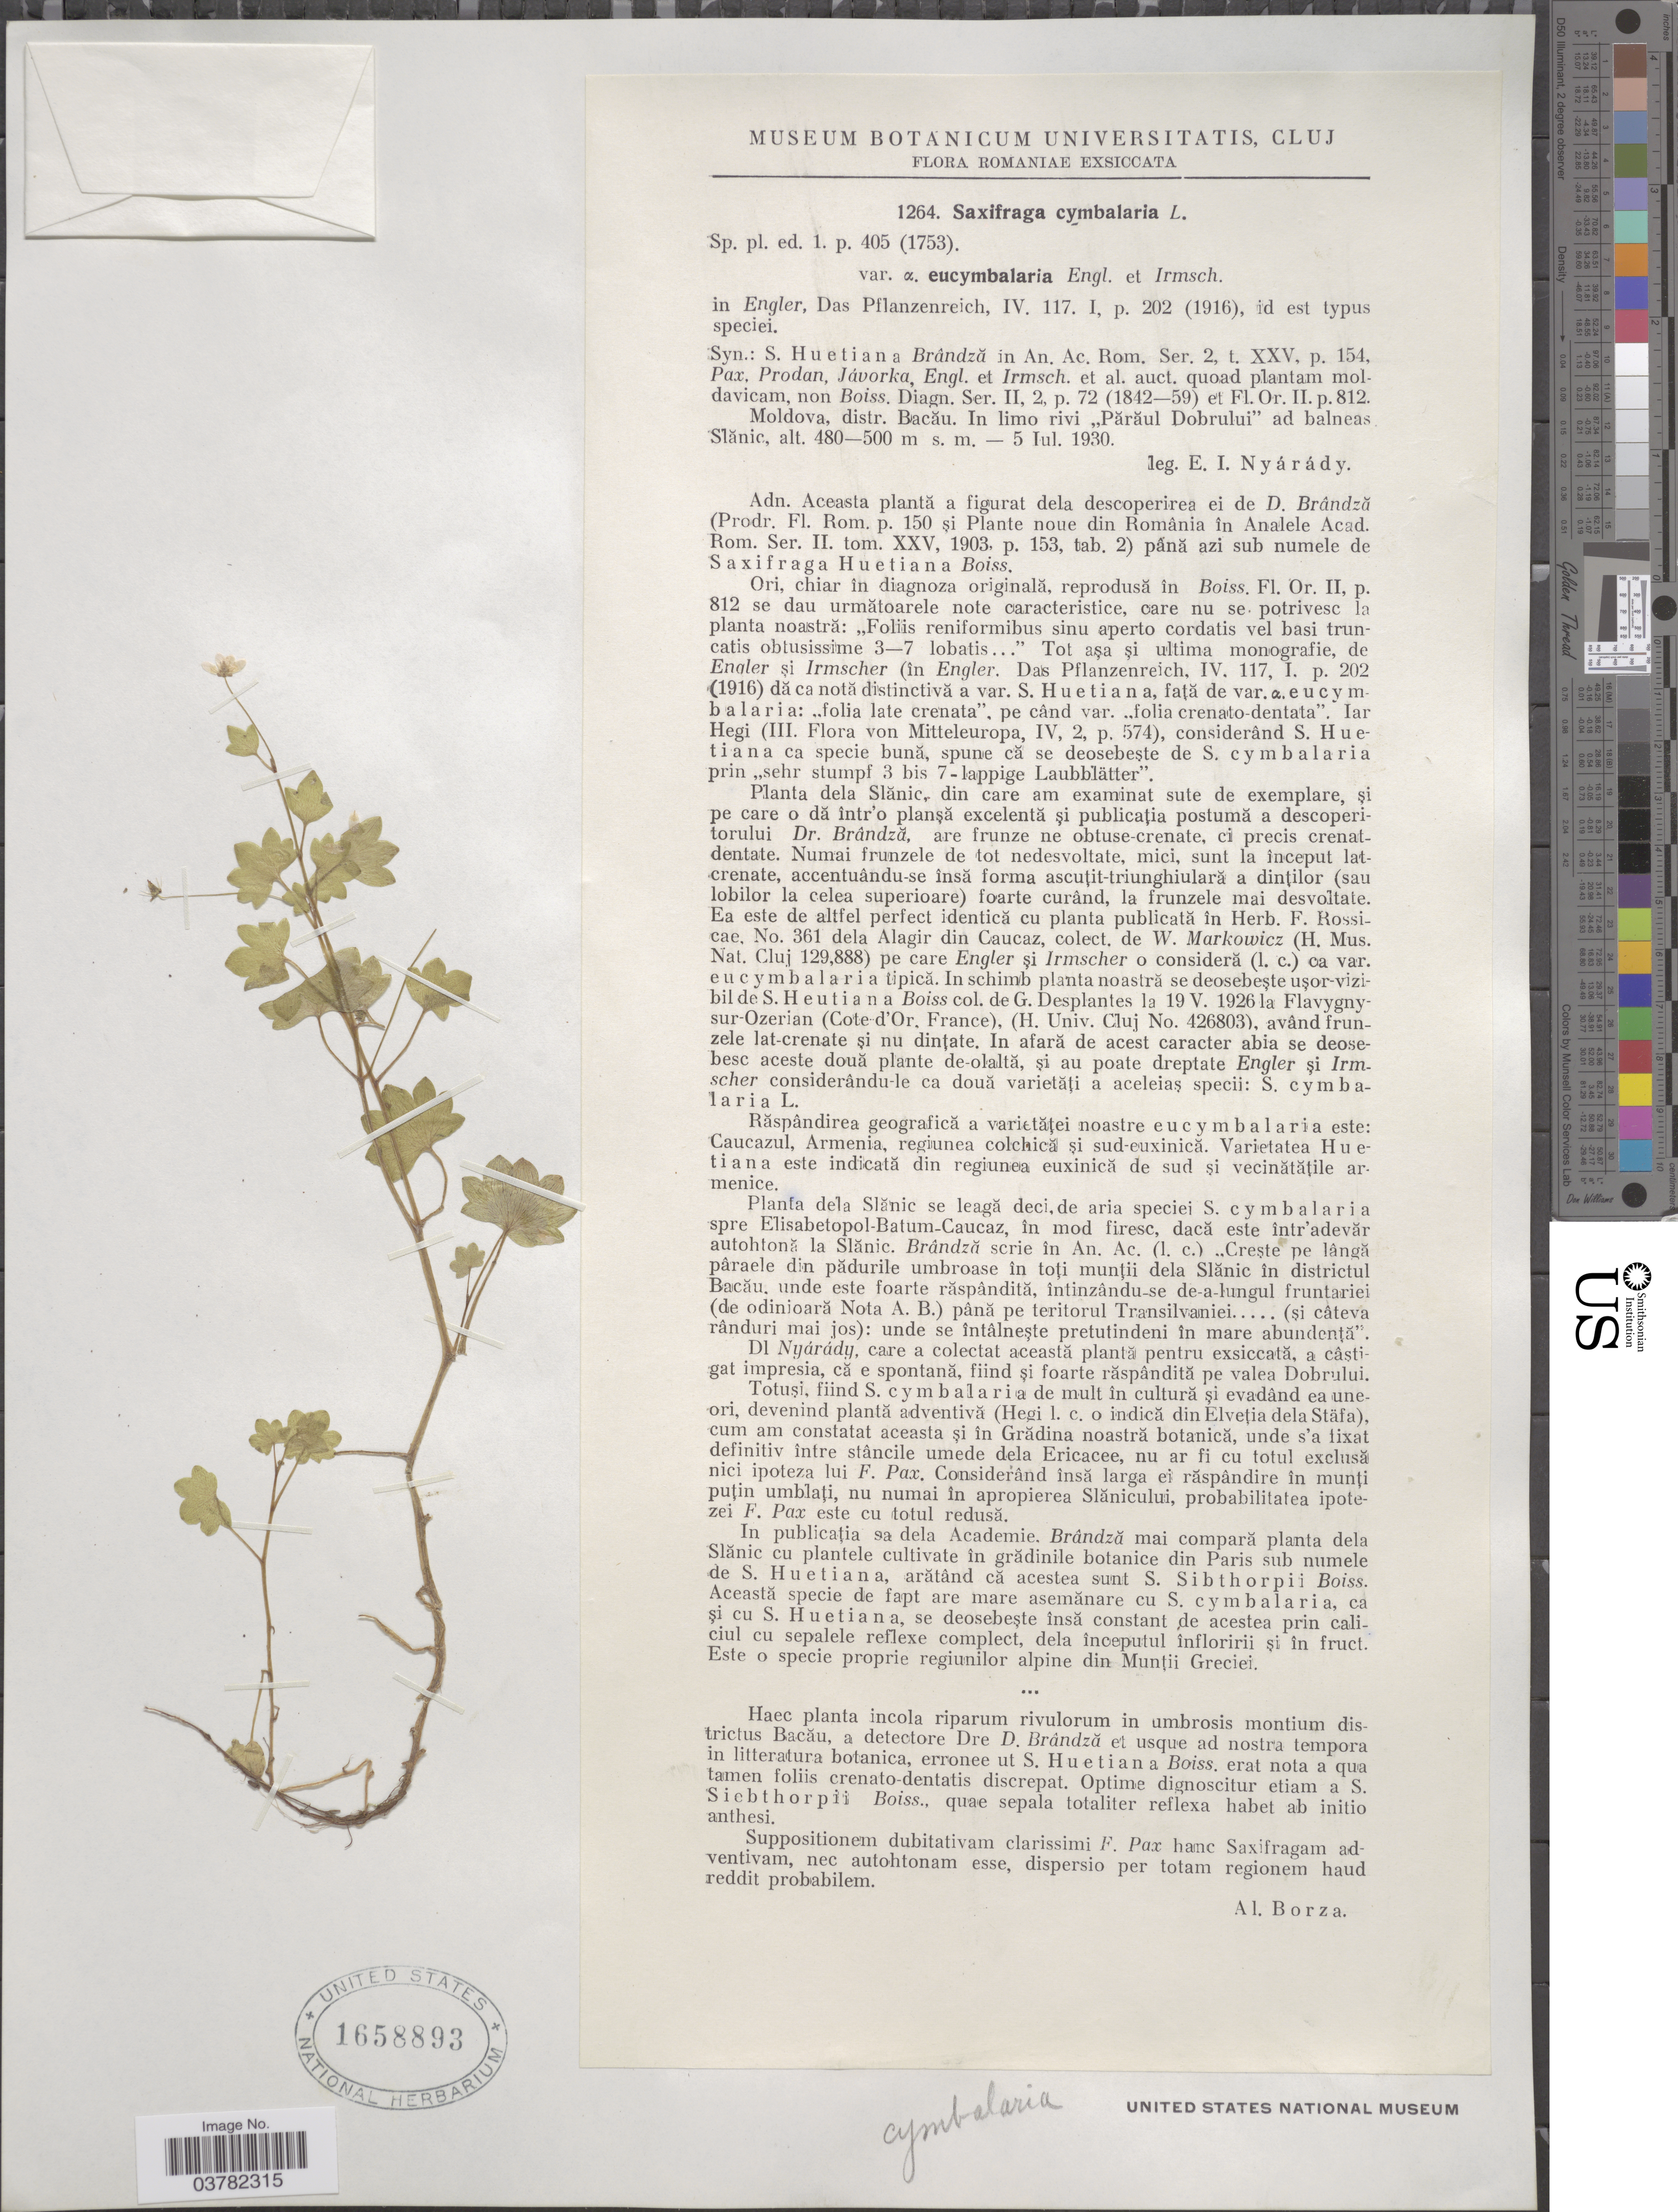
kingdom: Plantae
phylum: Tracheophyta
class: Magnoliopsida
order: Saxifragales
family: Saxifragaceae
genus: Saxifraga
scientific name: Saxifraga cymbalaria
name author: L.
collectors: E. Nyárády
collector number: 1264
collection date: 1930-07-05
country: Moldova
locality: Moldova, distr. Bacău. In limo rivi "Părăul Dobrului" ad balneas Slănic.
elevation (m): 480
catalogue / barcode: US 1658893